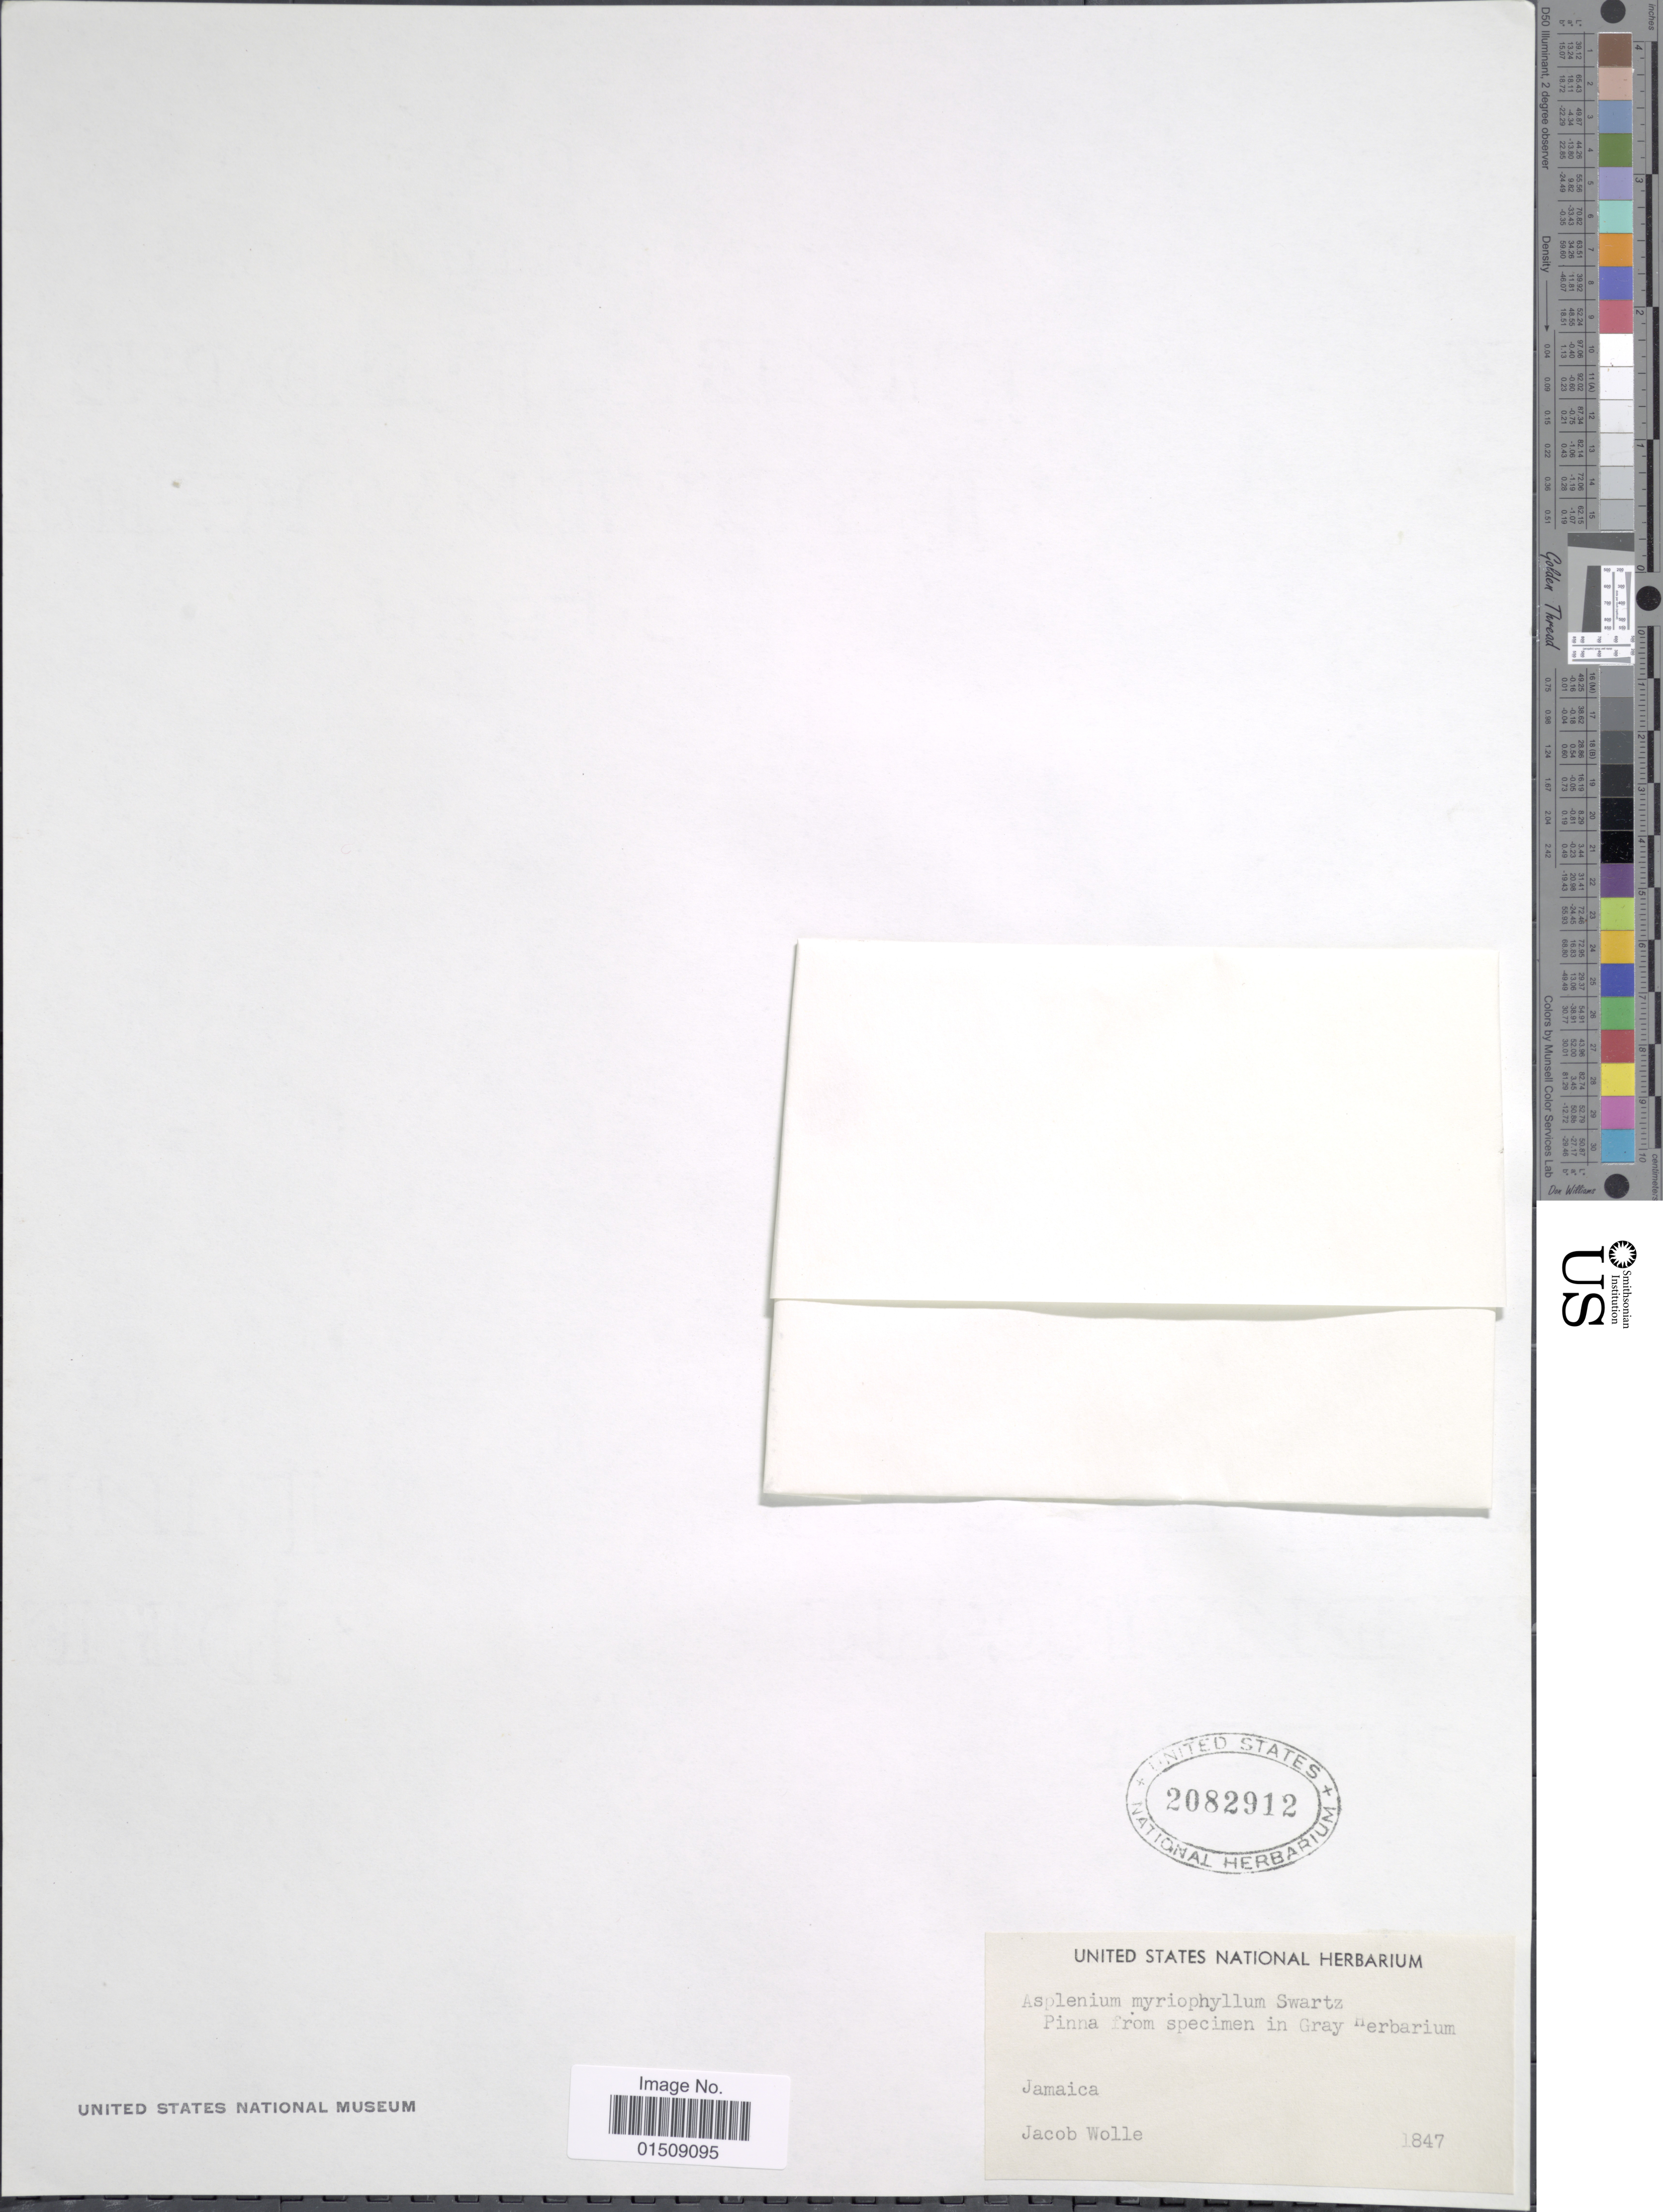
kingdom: Plantae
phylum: Tracheophyta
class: Polypodiopsida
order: Polypodiales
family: Aspleniaceae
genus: Asplenium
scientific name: Asplenium myriophyllum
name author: (Sw.) C. Presl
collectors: J. Wolle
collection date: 1847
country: Jamaica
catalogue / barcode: US 2082912